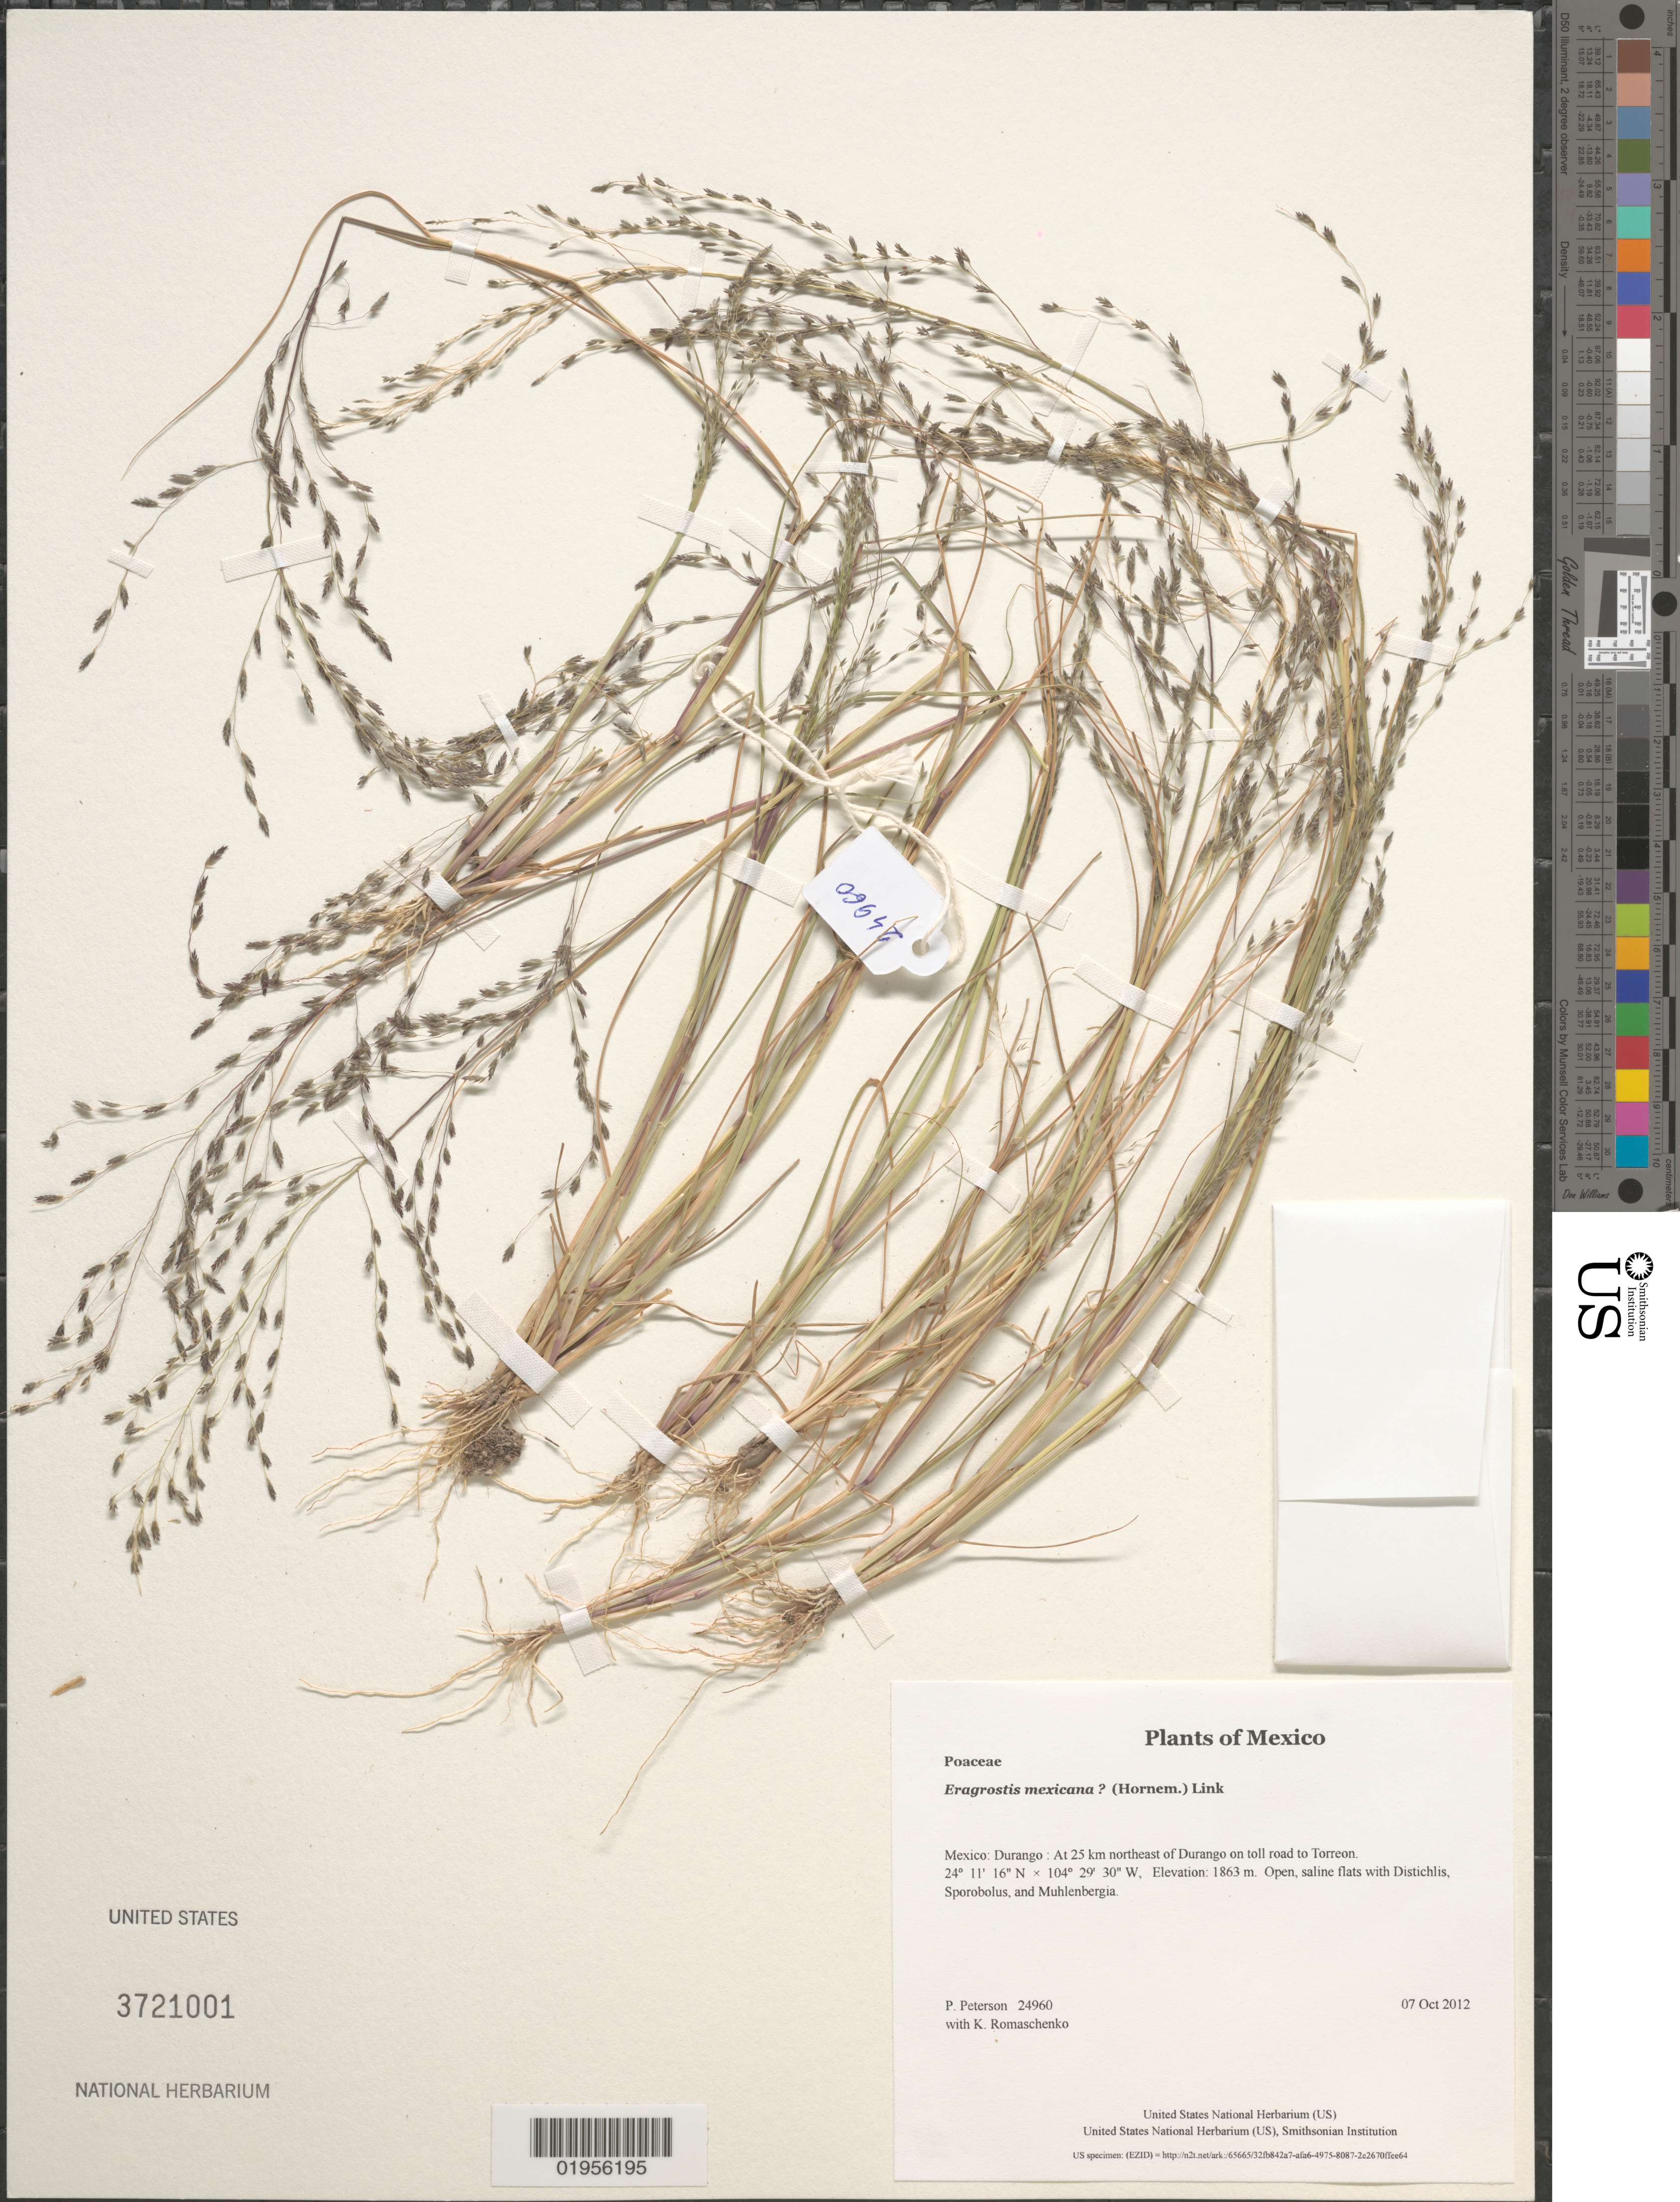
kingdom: Plantae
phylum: Tracheophyta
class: Liliopsida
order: Poales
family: Poaceae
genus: Eragrostis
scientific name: Eragrostis pectinacea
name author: (Michx.) Nees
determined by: Peterson, Paul M., (BOT), Smithsonian Institution - National Museum of Natural History (UNITED STATES)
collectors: P. M. Peterson & K. Romaschenko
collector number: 24960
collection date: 2012-10-07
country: Mexico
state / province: Durango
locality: At 25 km northeast of Durango on toll road to Torreon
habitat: Open, saline flats with Distichlis, Sporobolus, and Muhlenbergia.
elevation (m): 1863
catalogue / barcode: US 3721001